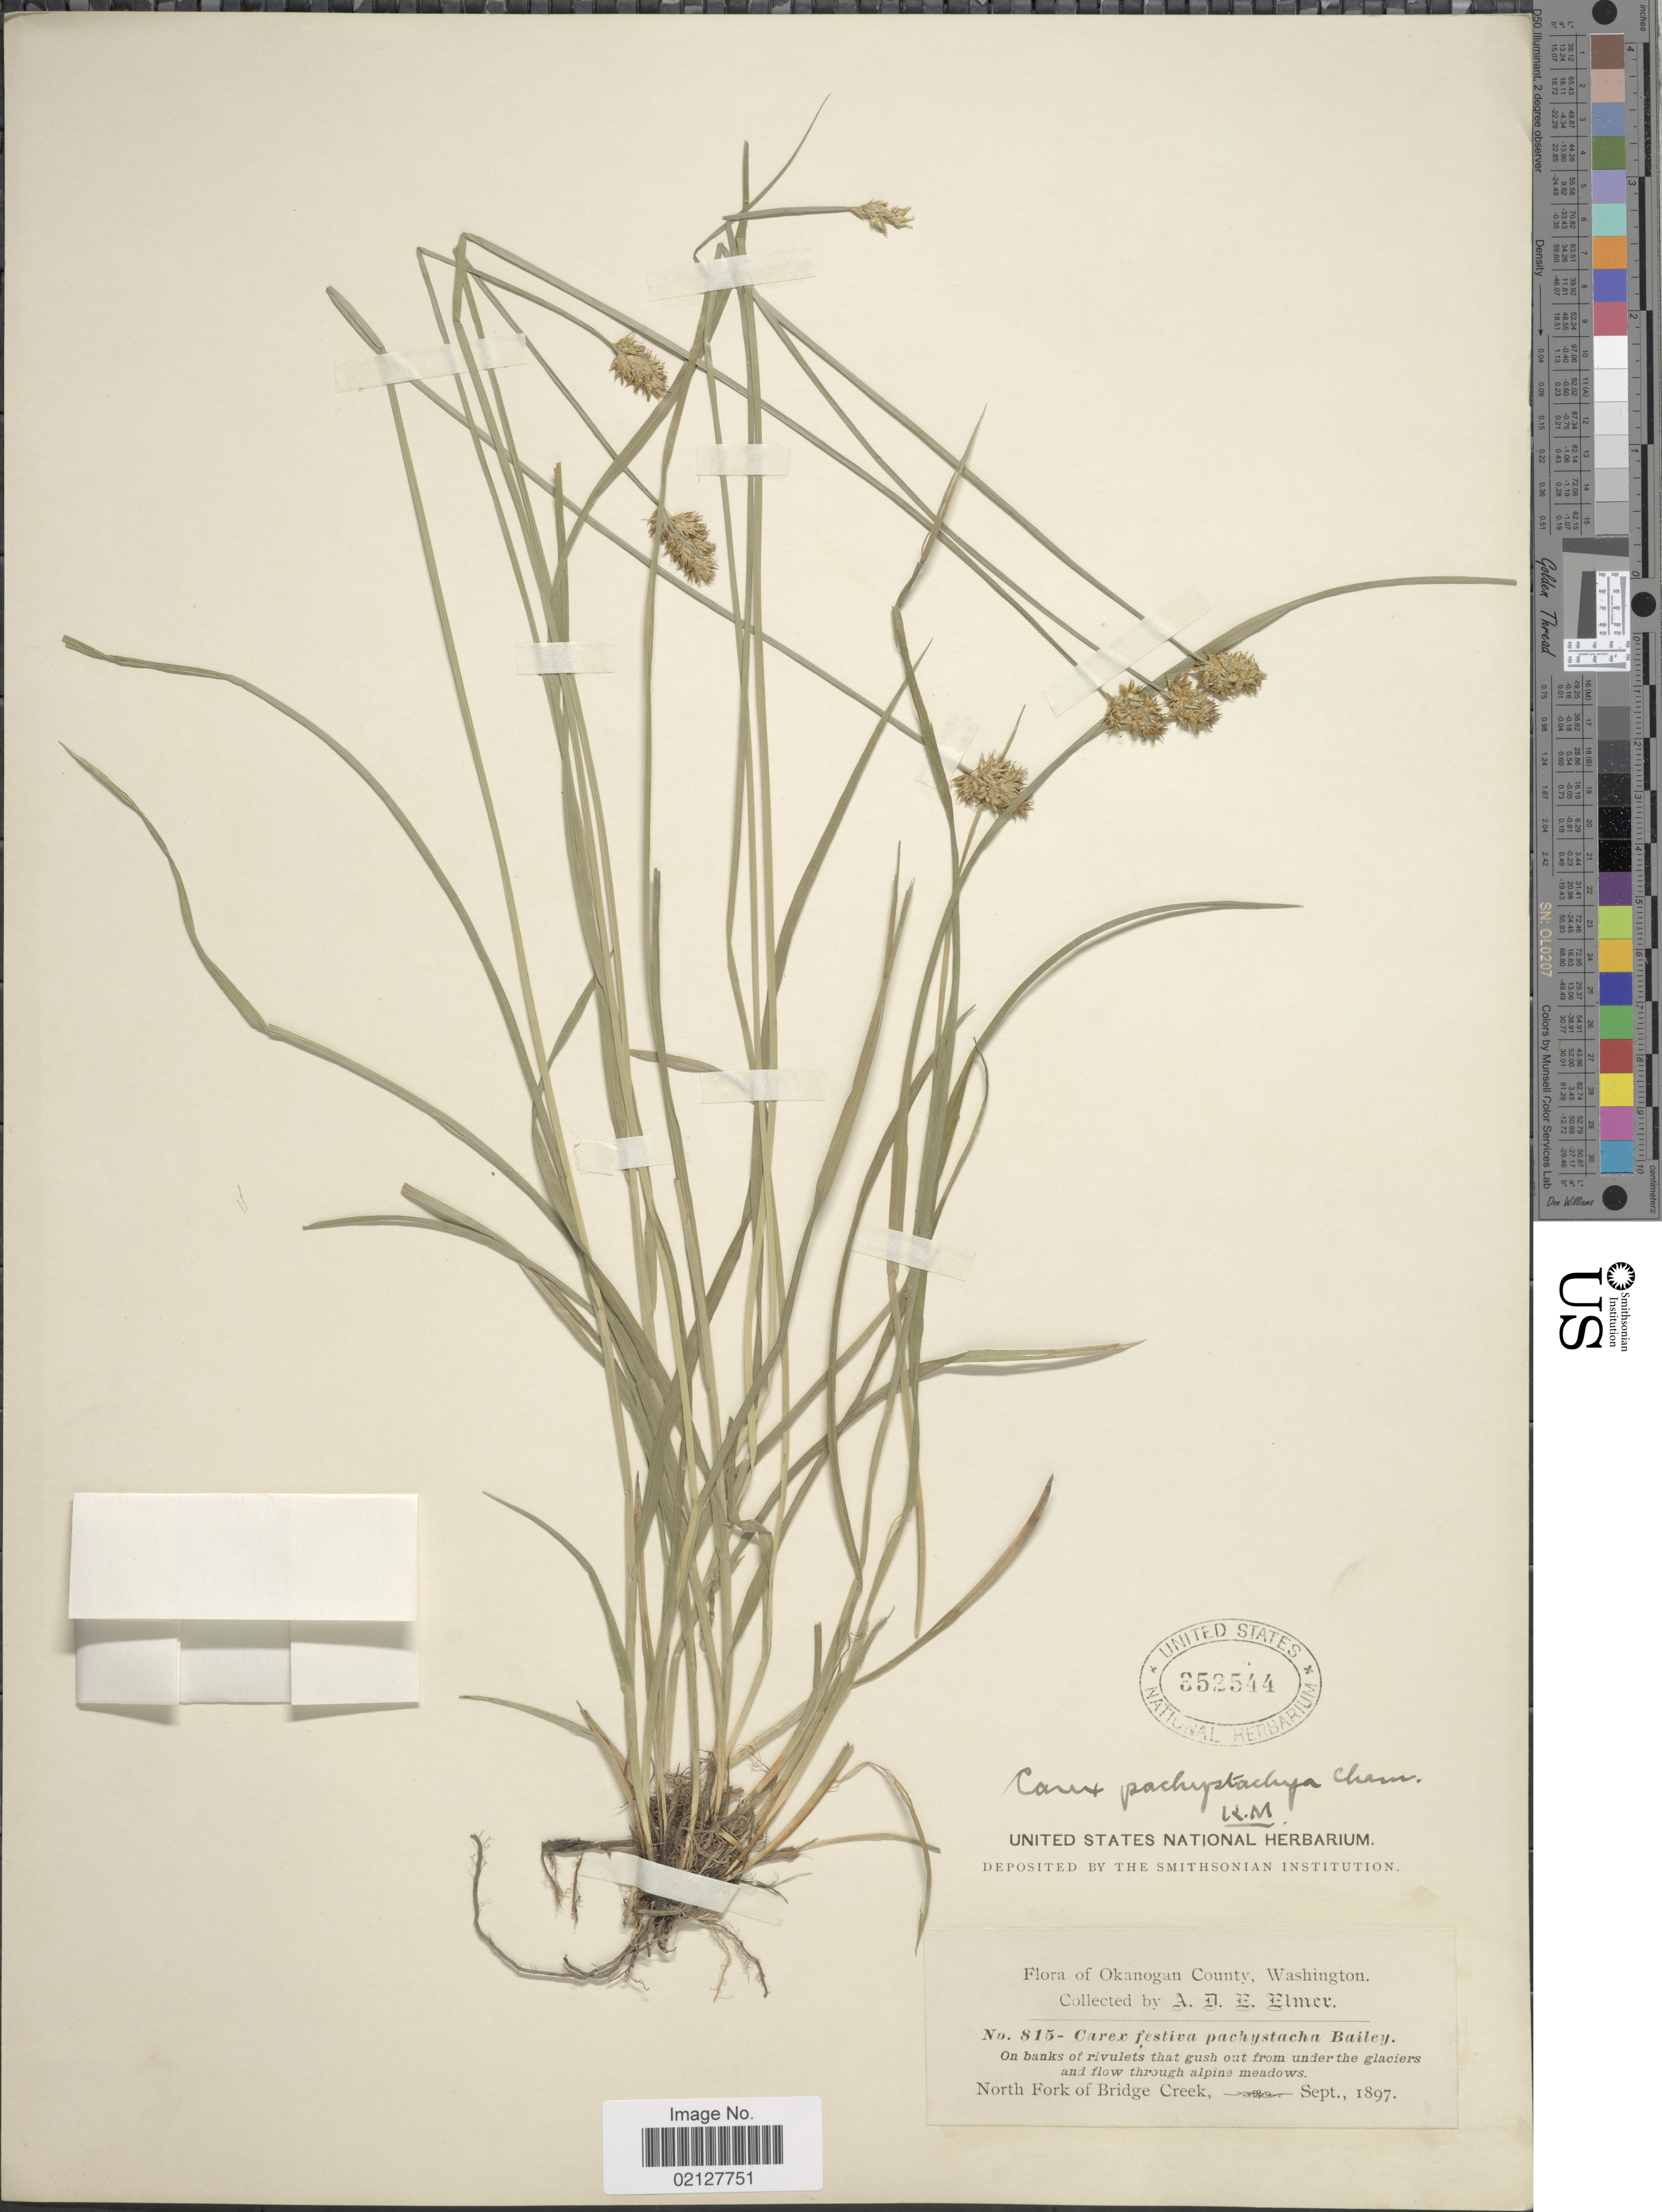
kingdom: Plantae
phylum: Tracheophyta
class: Liliopsida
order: Poales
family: Cyperaceae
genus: Carex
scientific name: Carex pachystachya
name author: Cham. ex Steud.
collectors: A. D. E. Elmer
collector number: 815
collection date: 1897-09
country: United States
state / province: Washington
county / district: Okanogan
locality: Okanogan County. North Fork of Bridge Creek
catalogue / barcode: US 352544